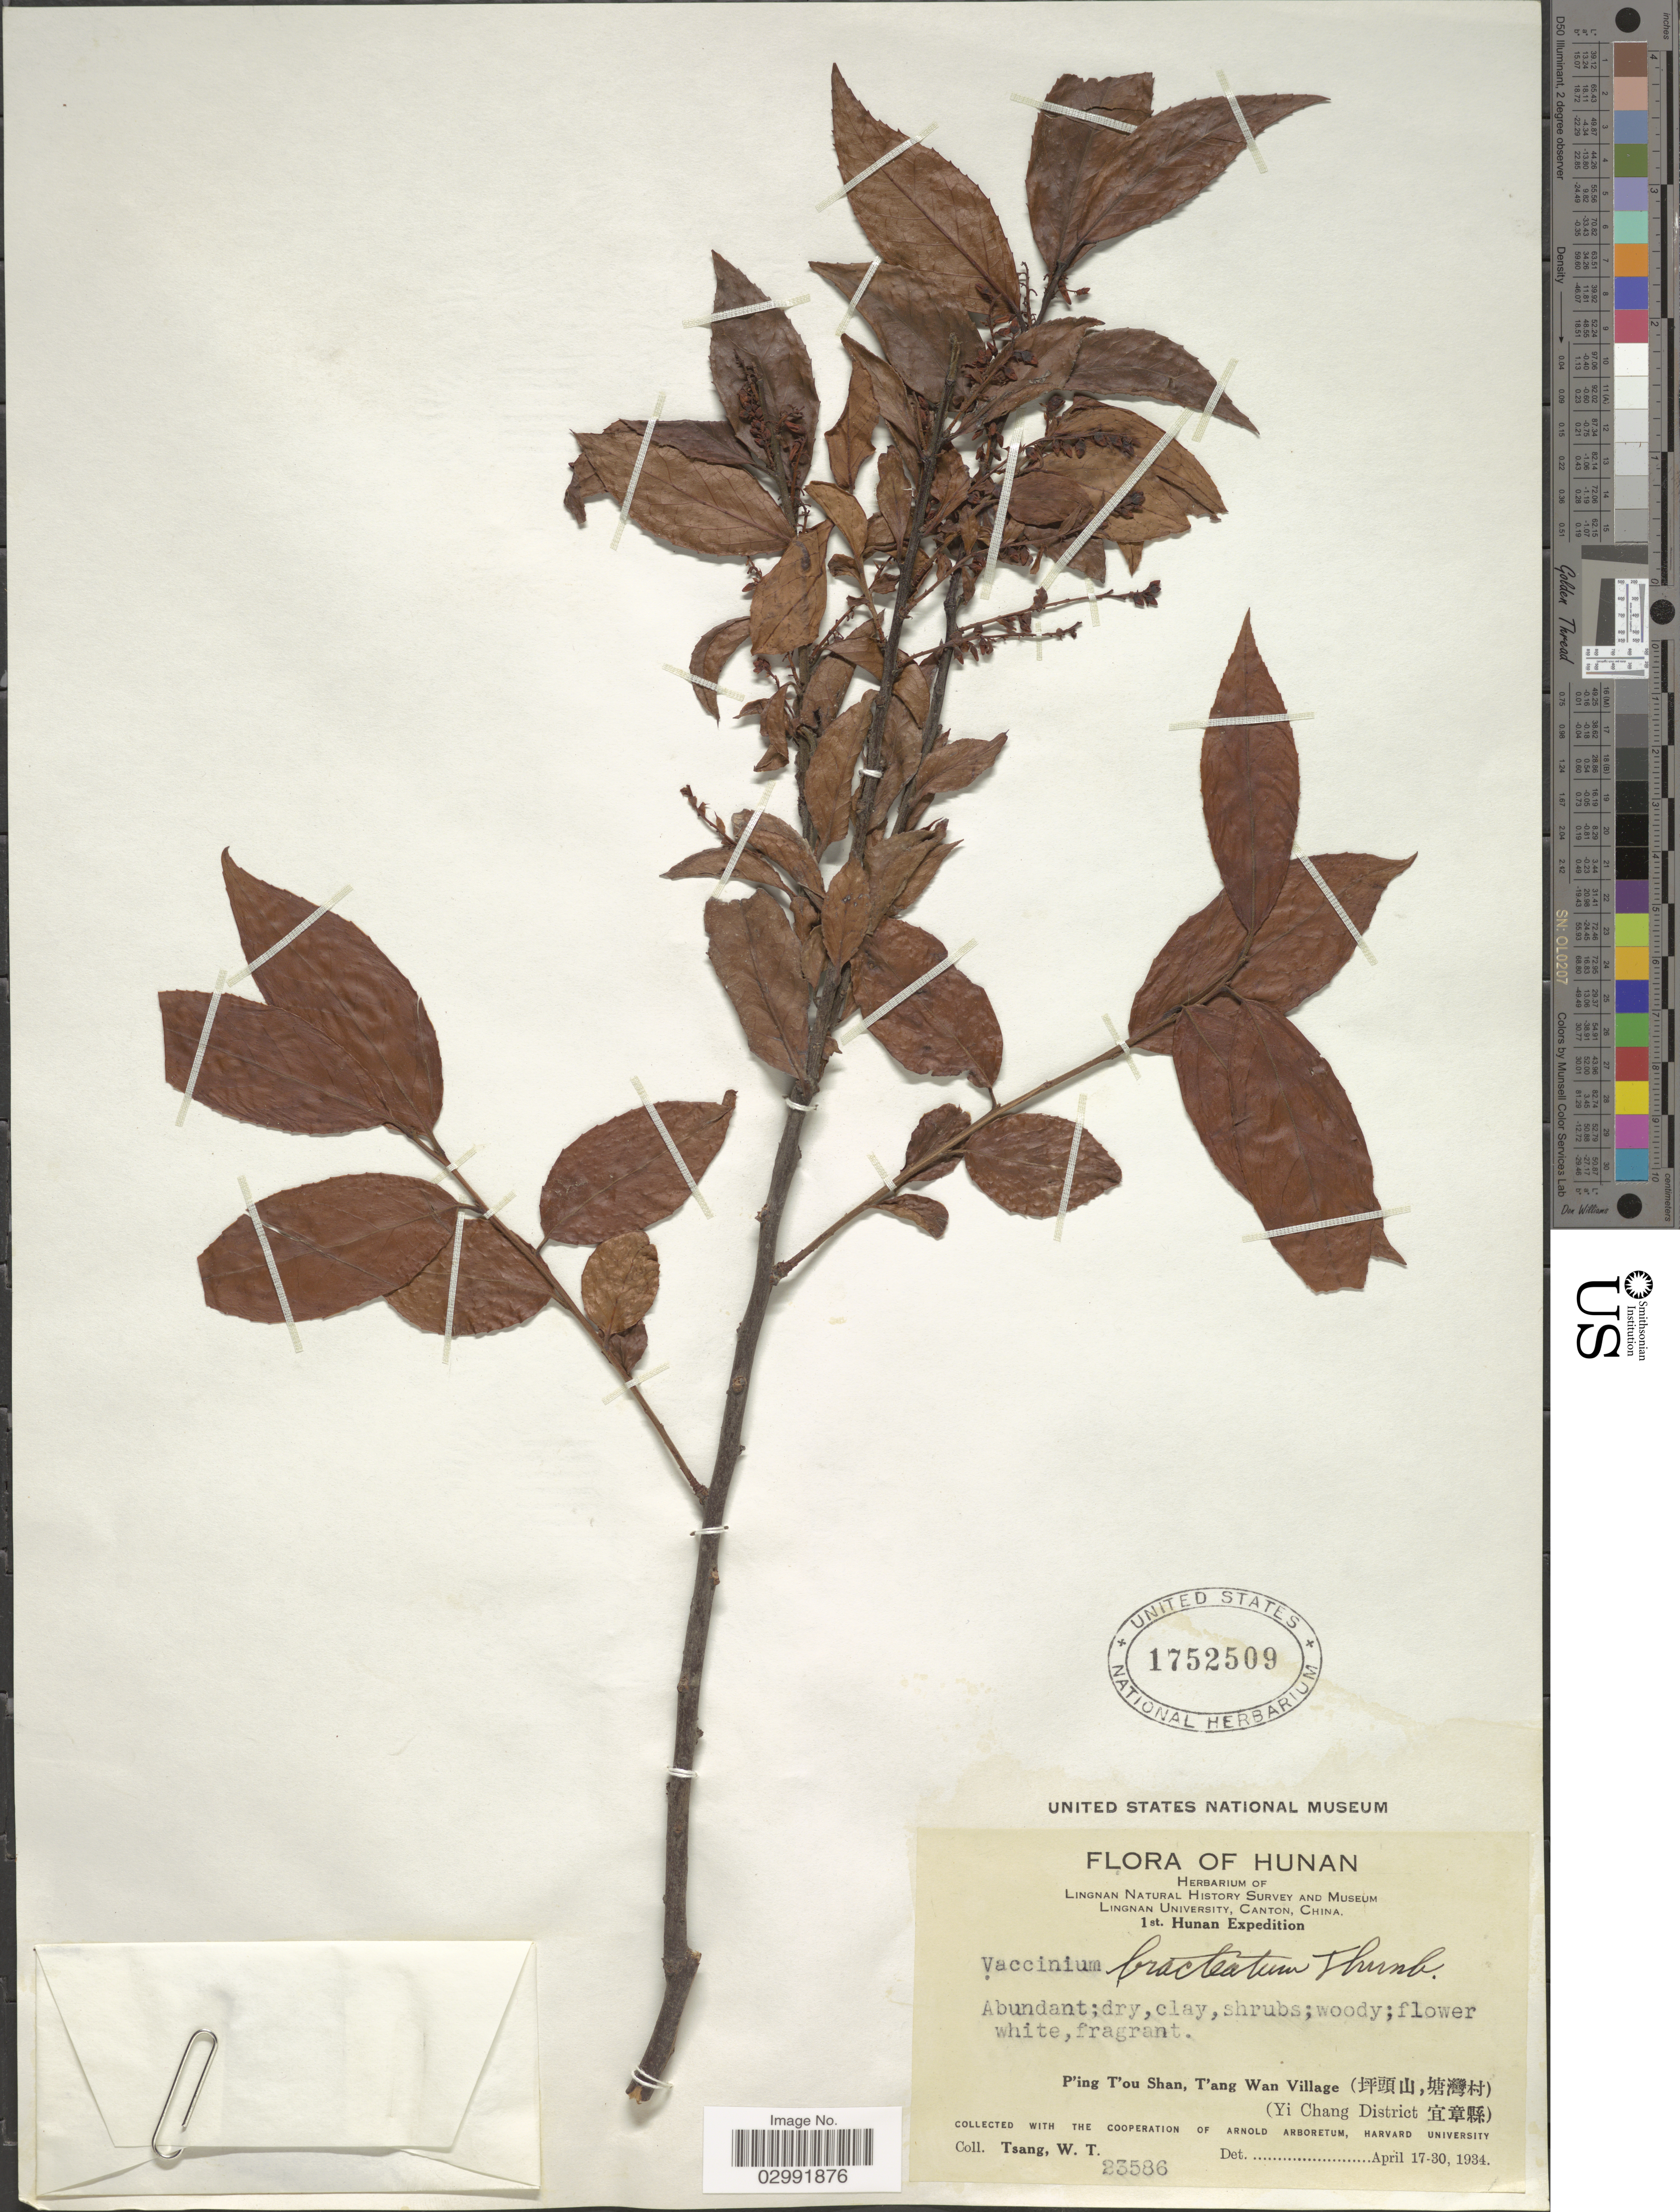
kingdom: Plantae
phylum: Tracheophyta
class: Magnoliopsida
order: Ericales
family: Ericaceae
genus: Vaccinium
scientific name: Vaccinium bracteatum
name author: Thunb.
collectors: W. T. Tsang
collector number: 23586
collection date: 1934-04-17/1934-04-30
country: China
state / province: Hunan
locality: P'ing T'ou Shan, T'ang Wan Village, (Yi Chang District).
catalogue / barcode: US 1752509